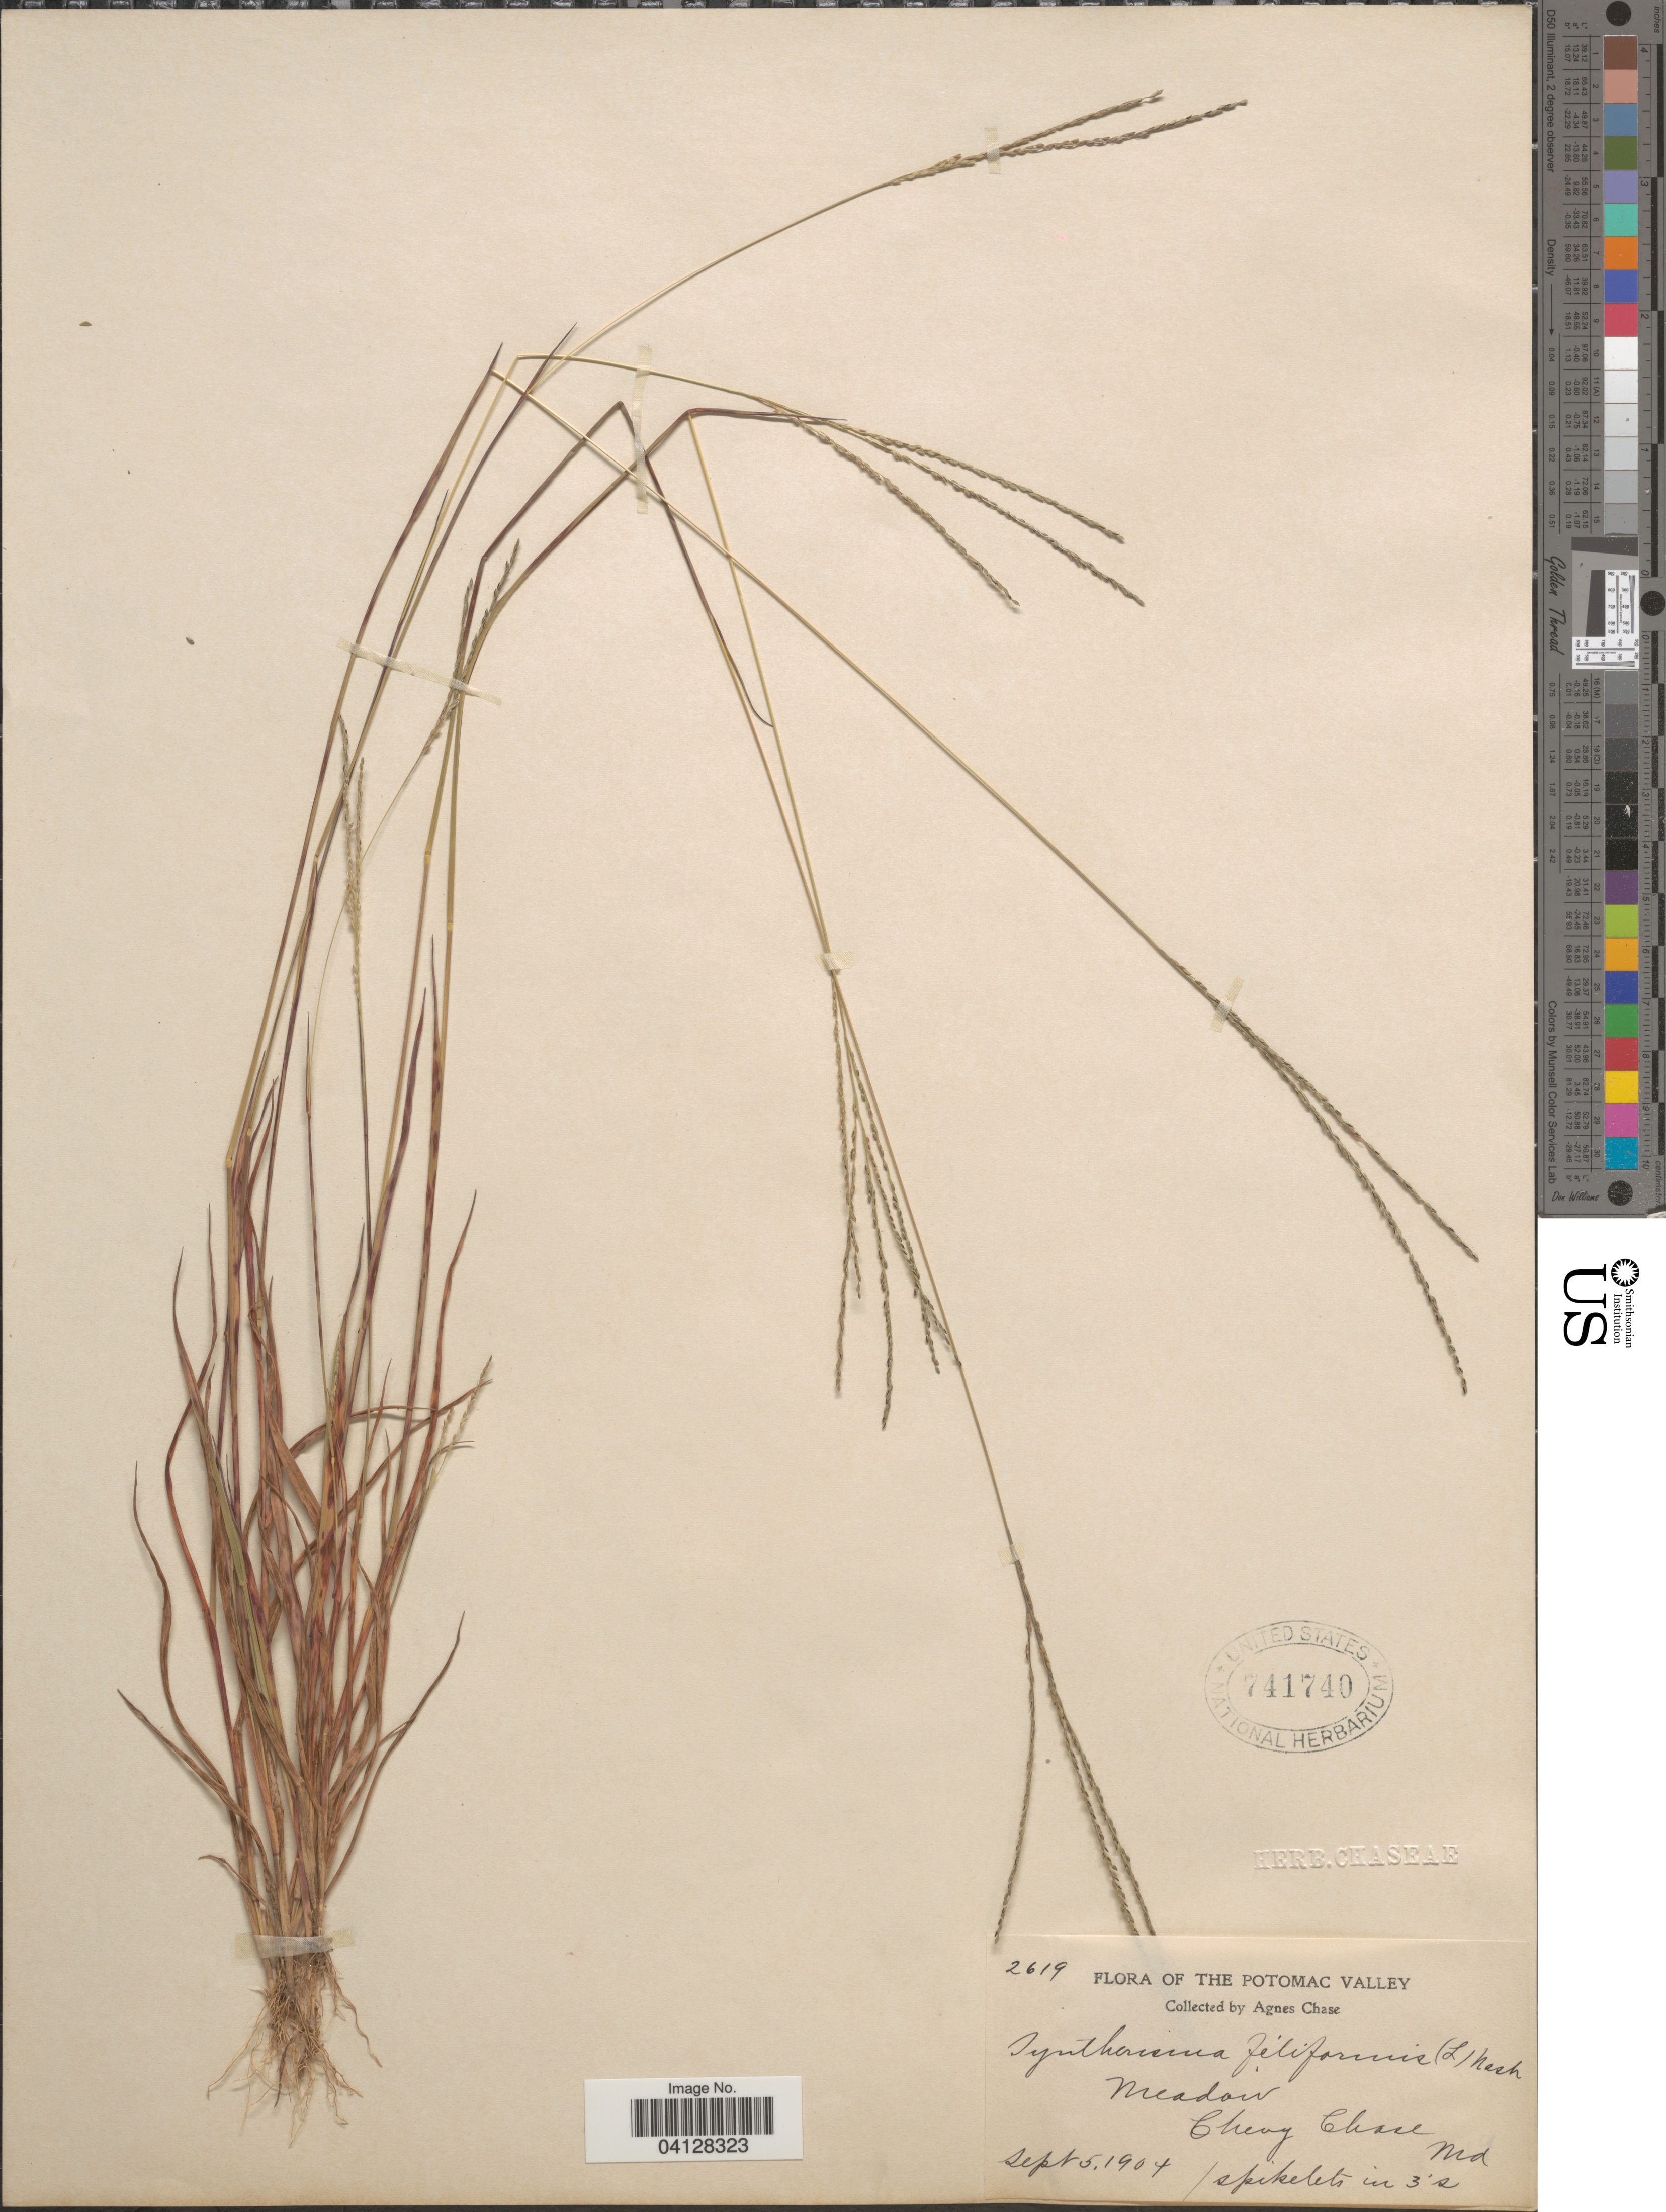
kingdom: Plantae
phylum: Tracheophyta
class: Liliopsida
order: Poales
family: Poaceae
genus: Syntherisma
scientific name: Syntherisma filiformis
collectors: A. Chase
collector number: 2619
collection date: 1904-09-05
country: United States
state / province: Maryland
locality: The Potomac Valley. Chevy Chase.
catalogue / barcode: US 741740